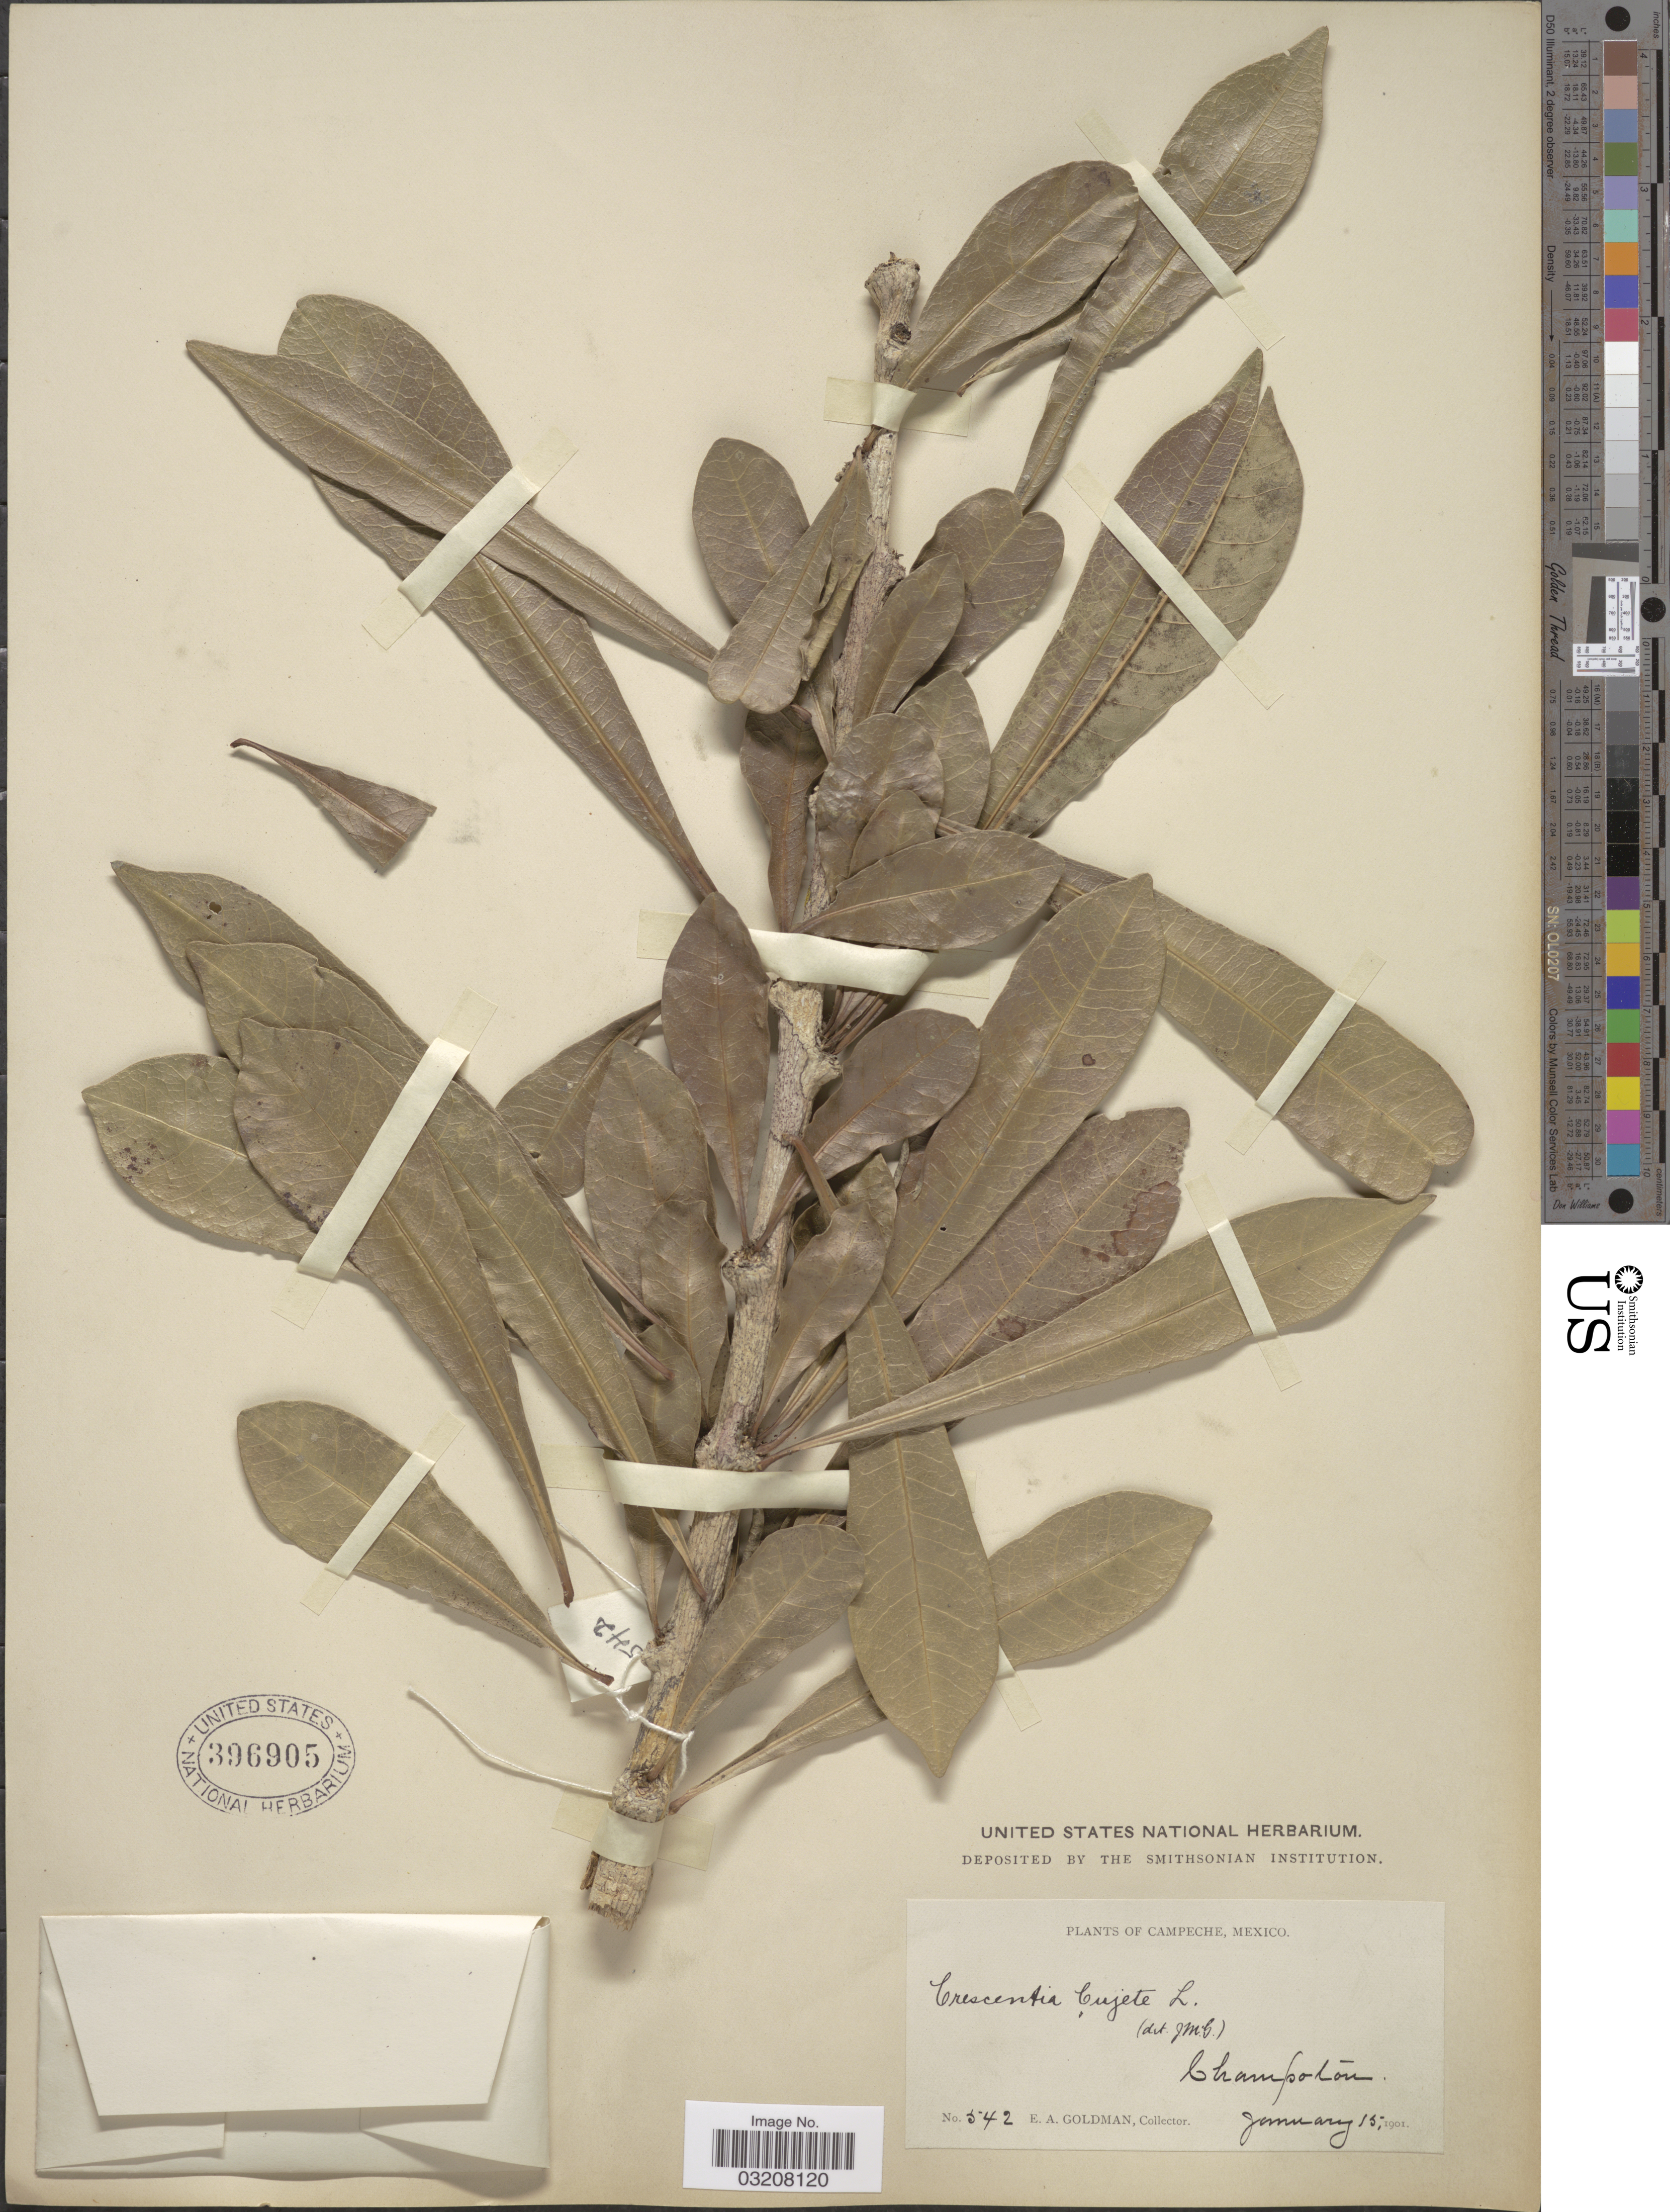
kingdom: Plantae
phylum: Tracheophyta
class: Magnoliopsida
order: Lamiales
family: Bignoniaceae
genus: Crescentia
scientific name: Crescentia cujete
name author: L.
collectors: E. A. Goldman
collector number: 542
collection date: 1901-01-15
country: Mexico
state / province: Campeche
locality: Champoton.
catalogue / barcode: US 396905